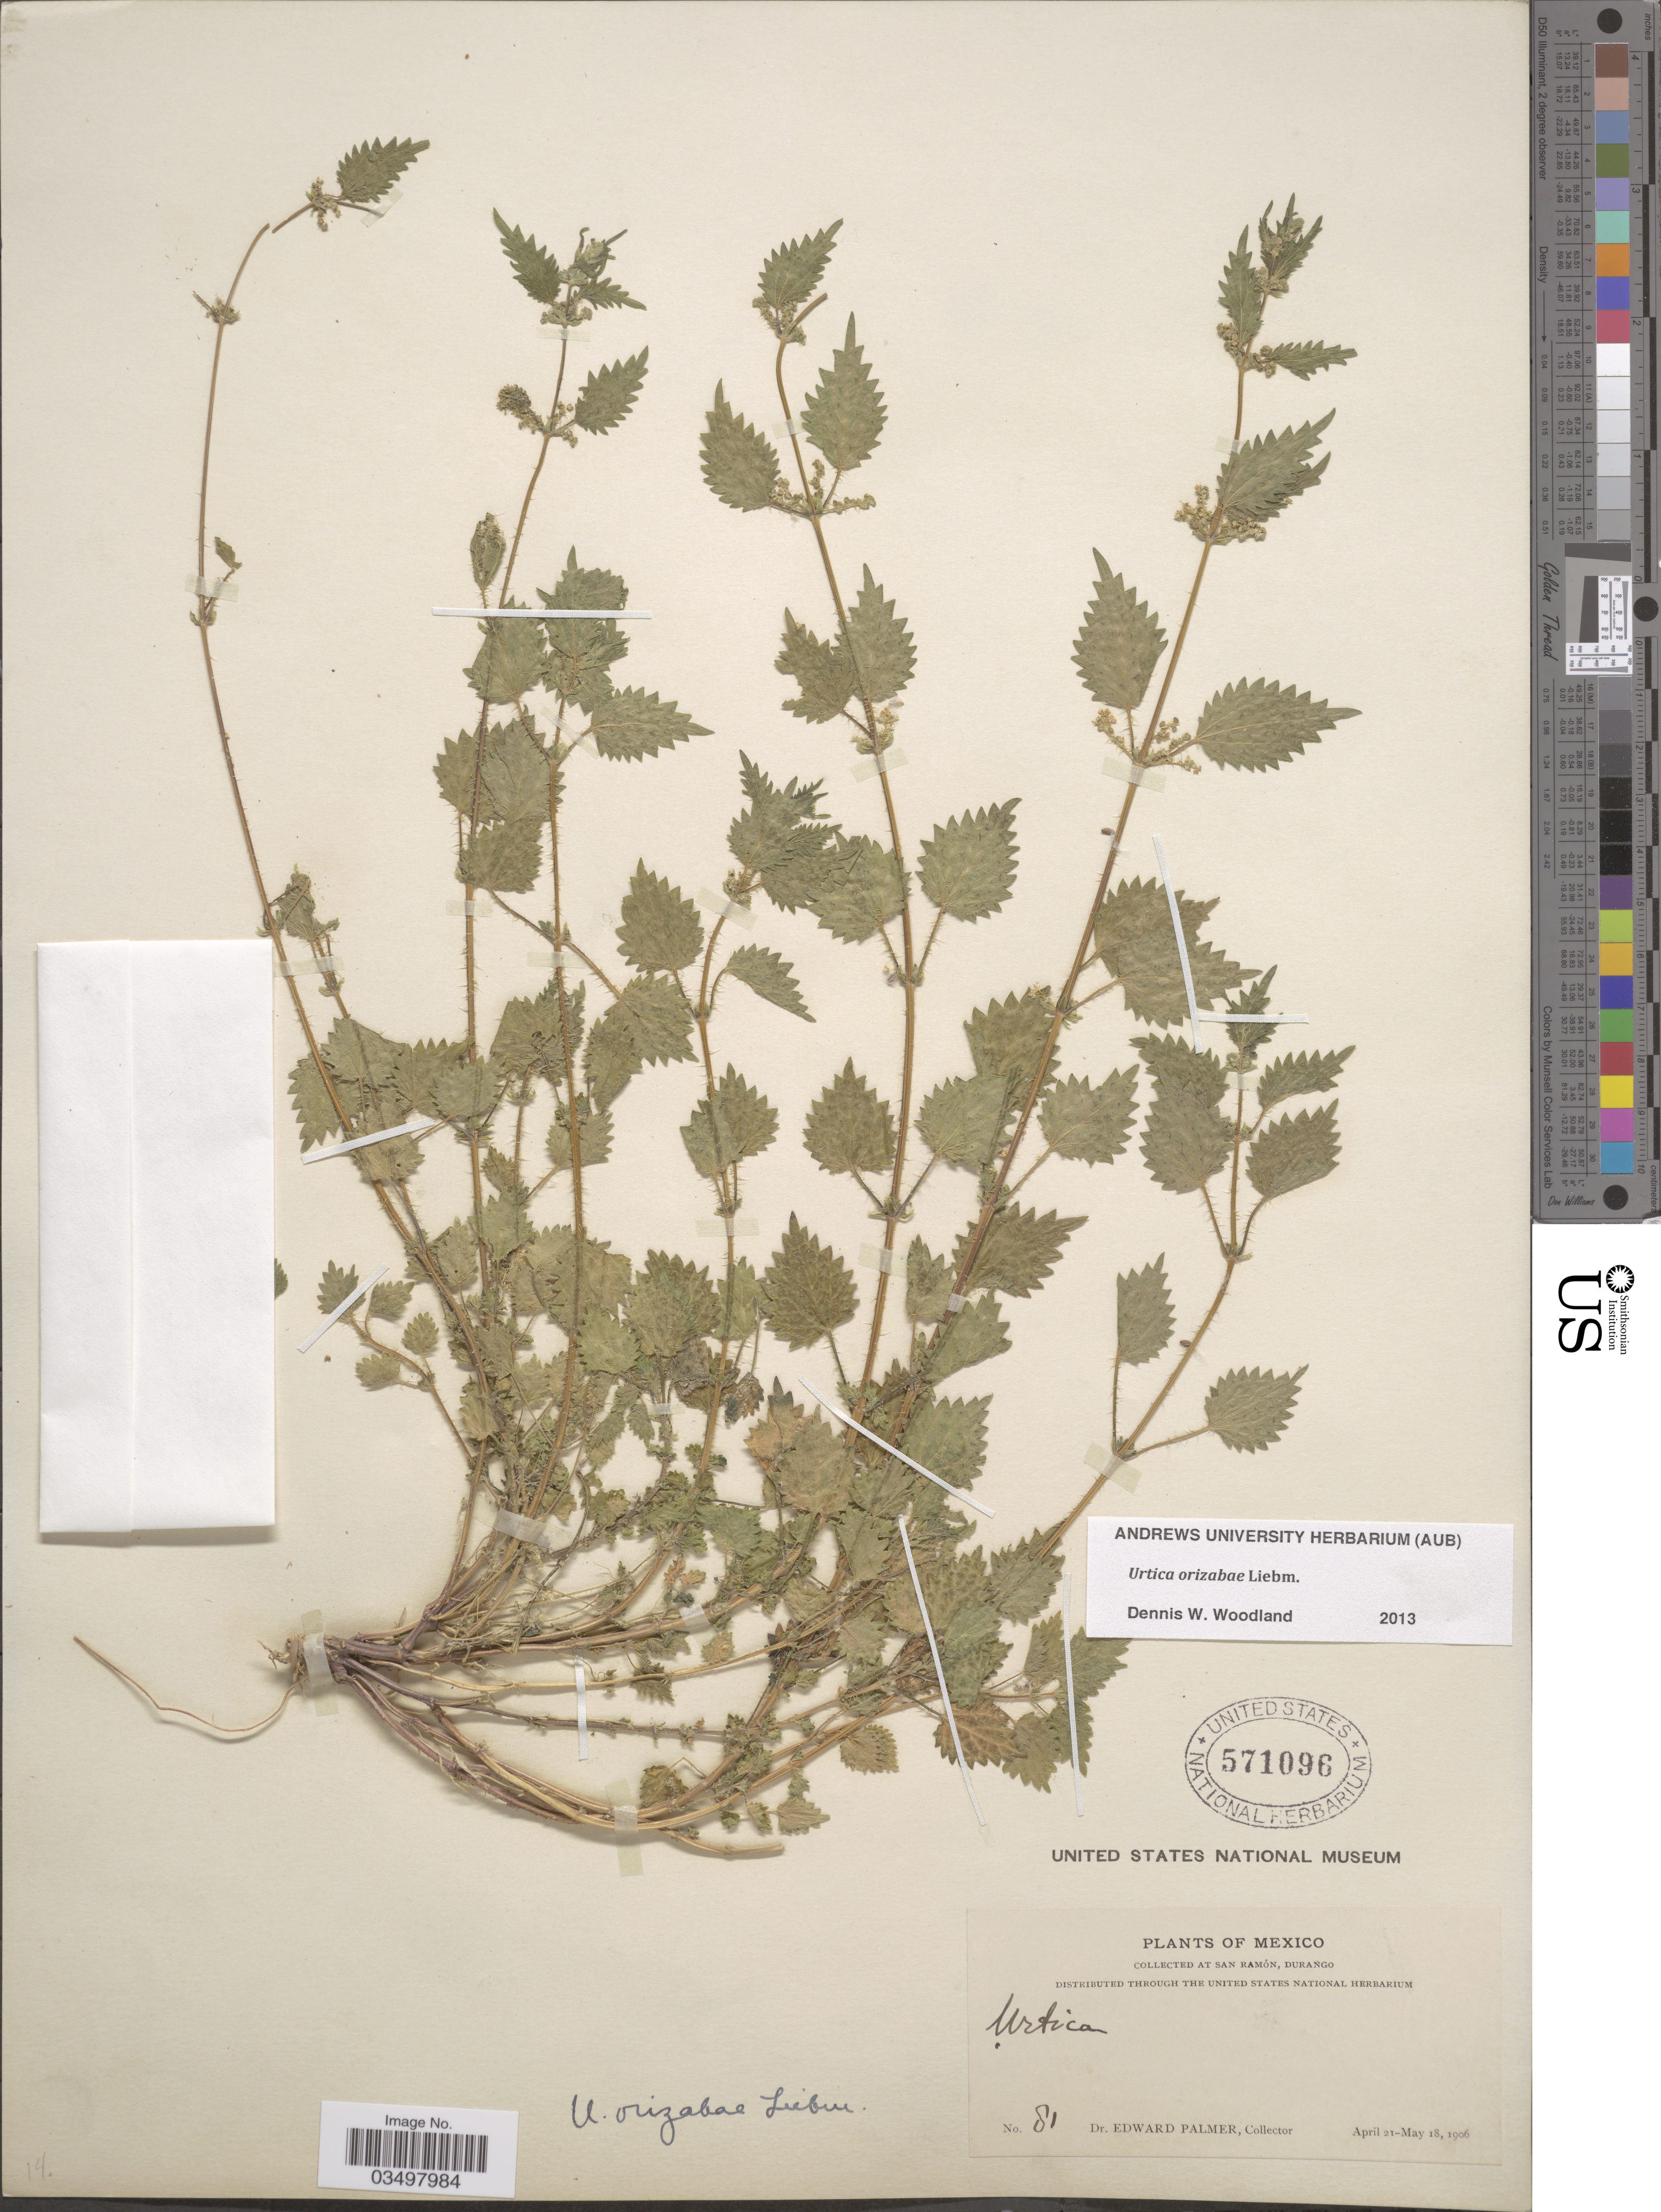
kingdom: Plantae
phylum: Tracheophyta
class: Magnoliopsida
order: Rosales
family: Urticaceae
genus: Urtica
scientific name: Urtica orizabae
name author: Liebm.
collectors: E. Palmer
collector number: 81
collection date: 1906-04-21/1906-05-18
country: Mexico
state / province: Durango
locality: San Ramón.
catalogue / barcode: US 571096